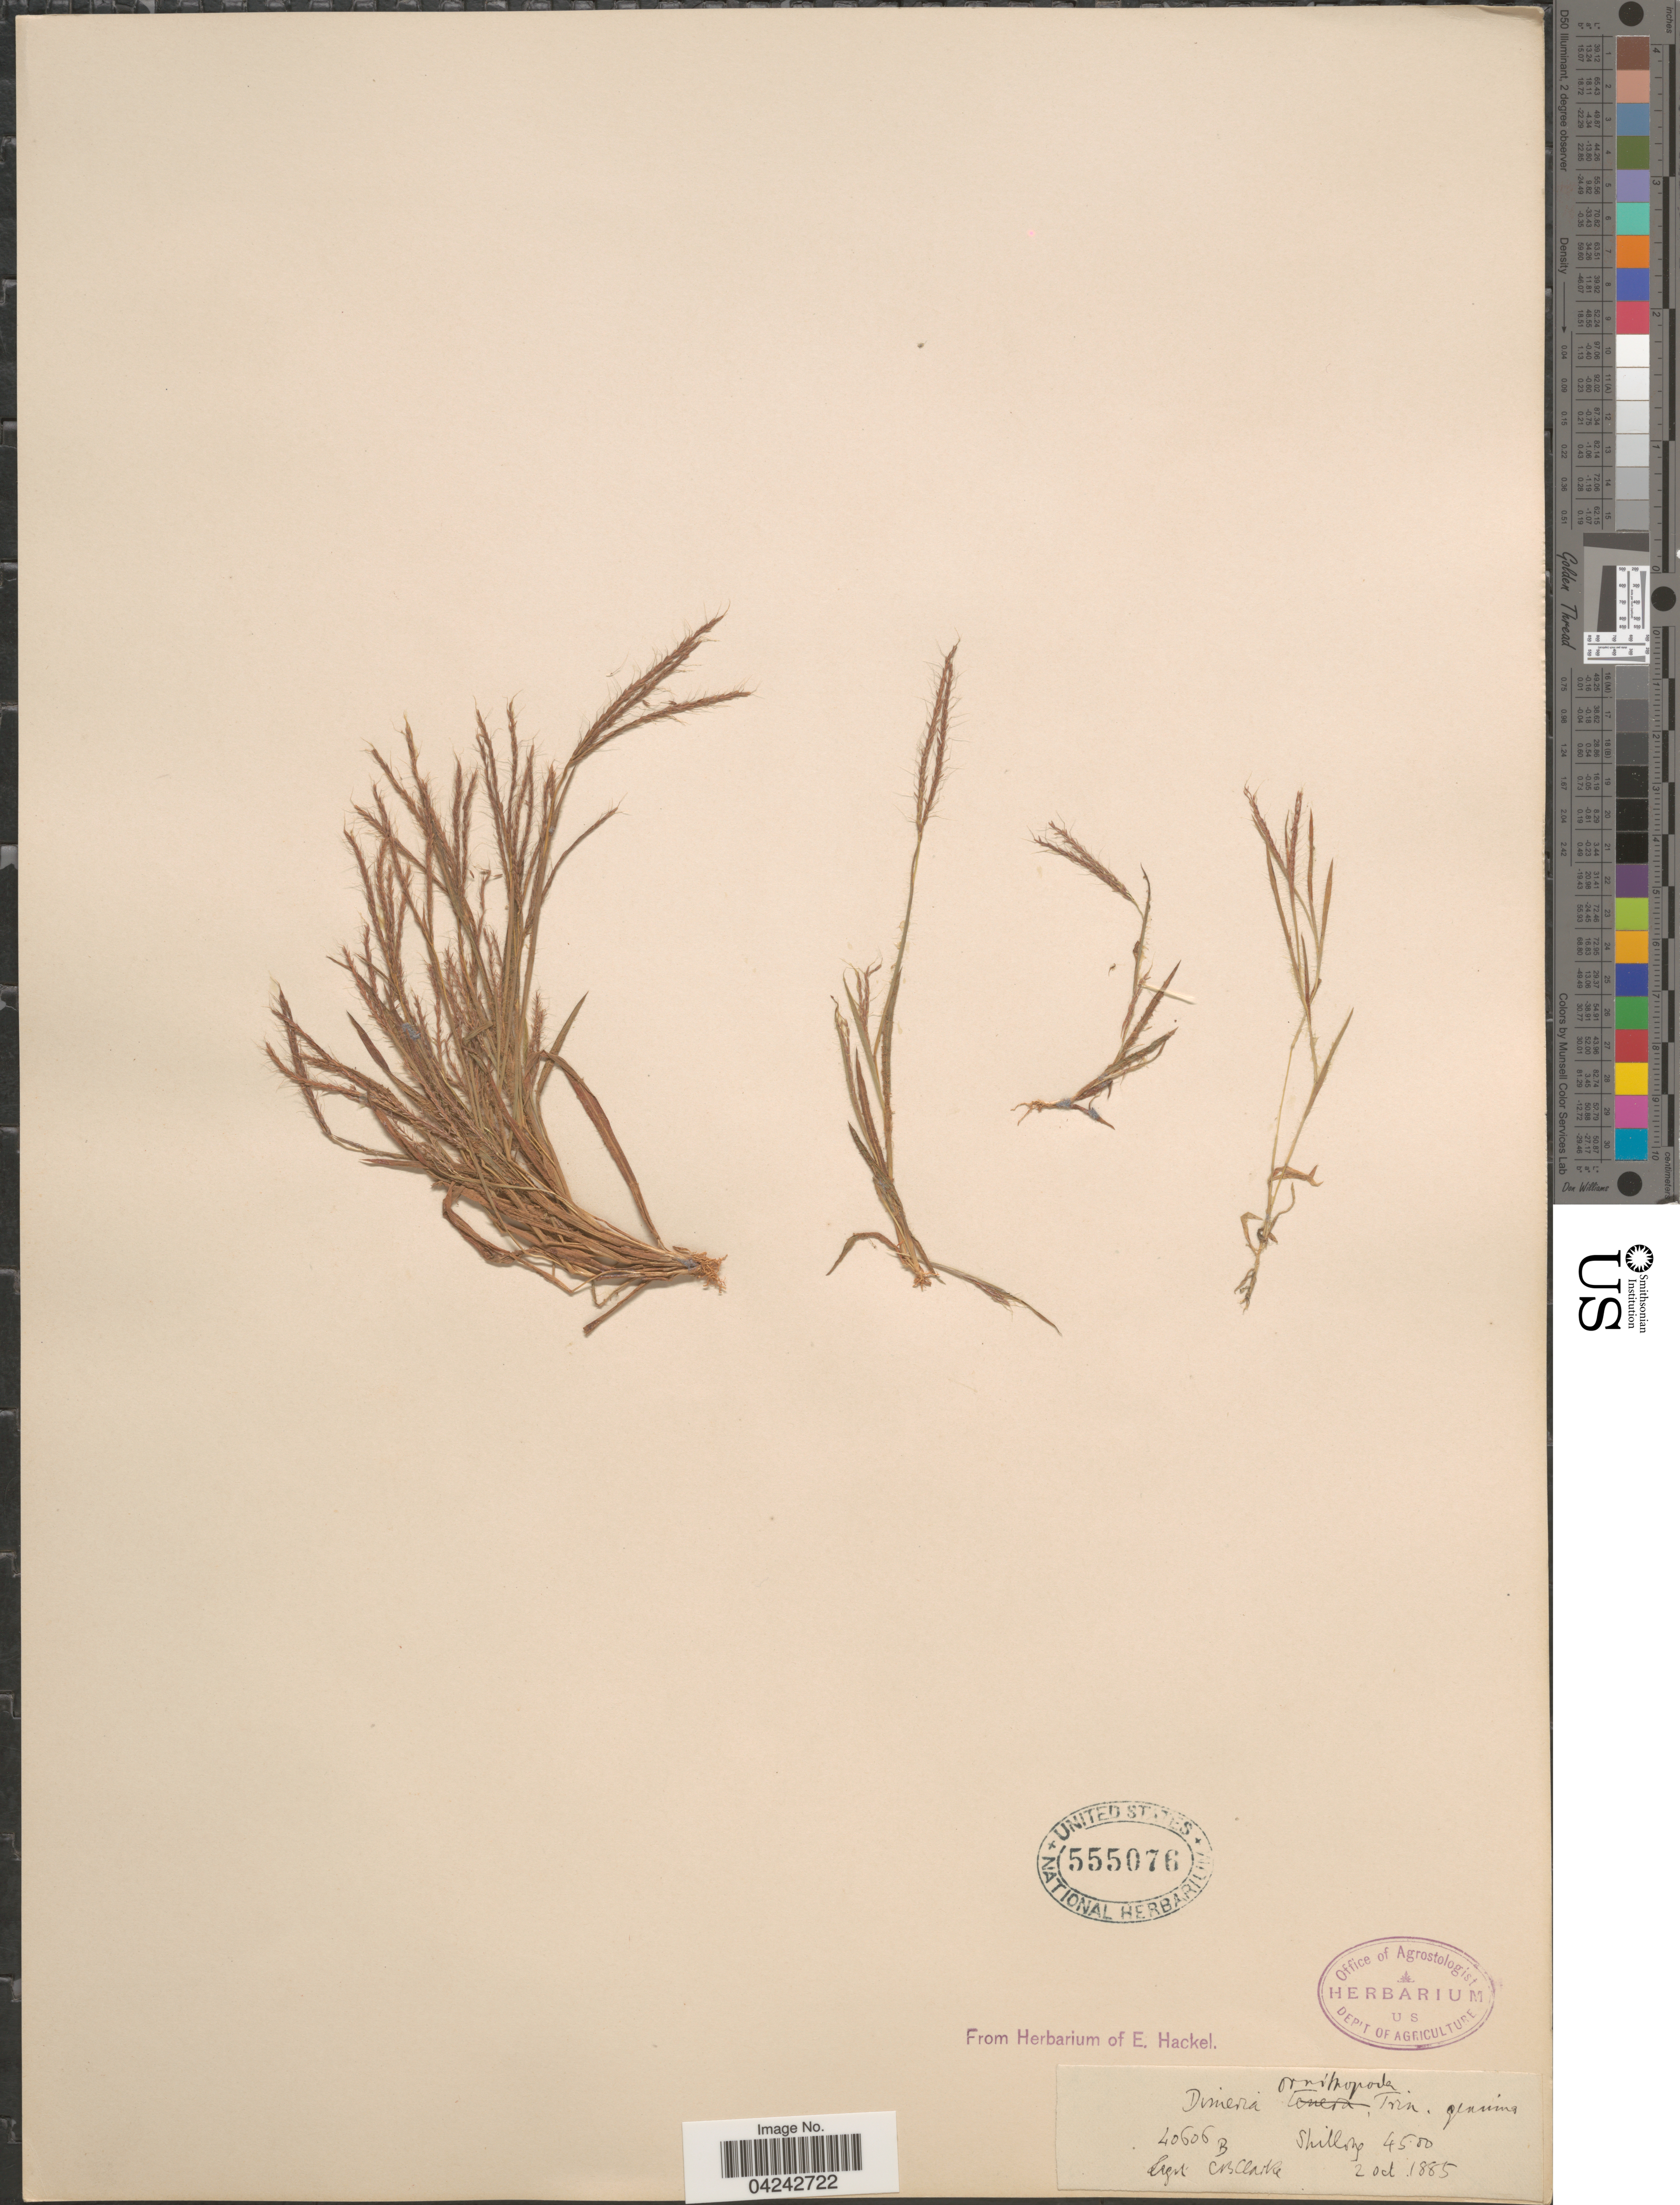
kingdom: Plantae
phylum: Tracheophyta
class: Liliopsida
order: Poales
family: Poaceae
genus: Dimeria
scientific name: Dimeria ornithopoda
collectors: C. B. Clarke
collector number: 40606B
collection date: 1885-10-02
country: India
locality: Shillong.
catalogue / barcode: US 555076